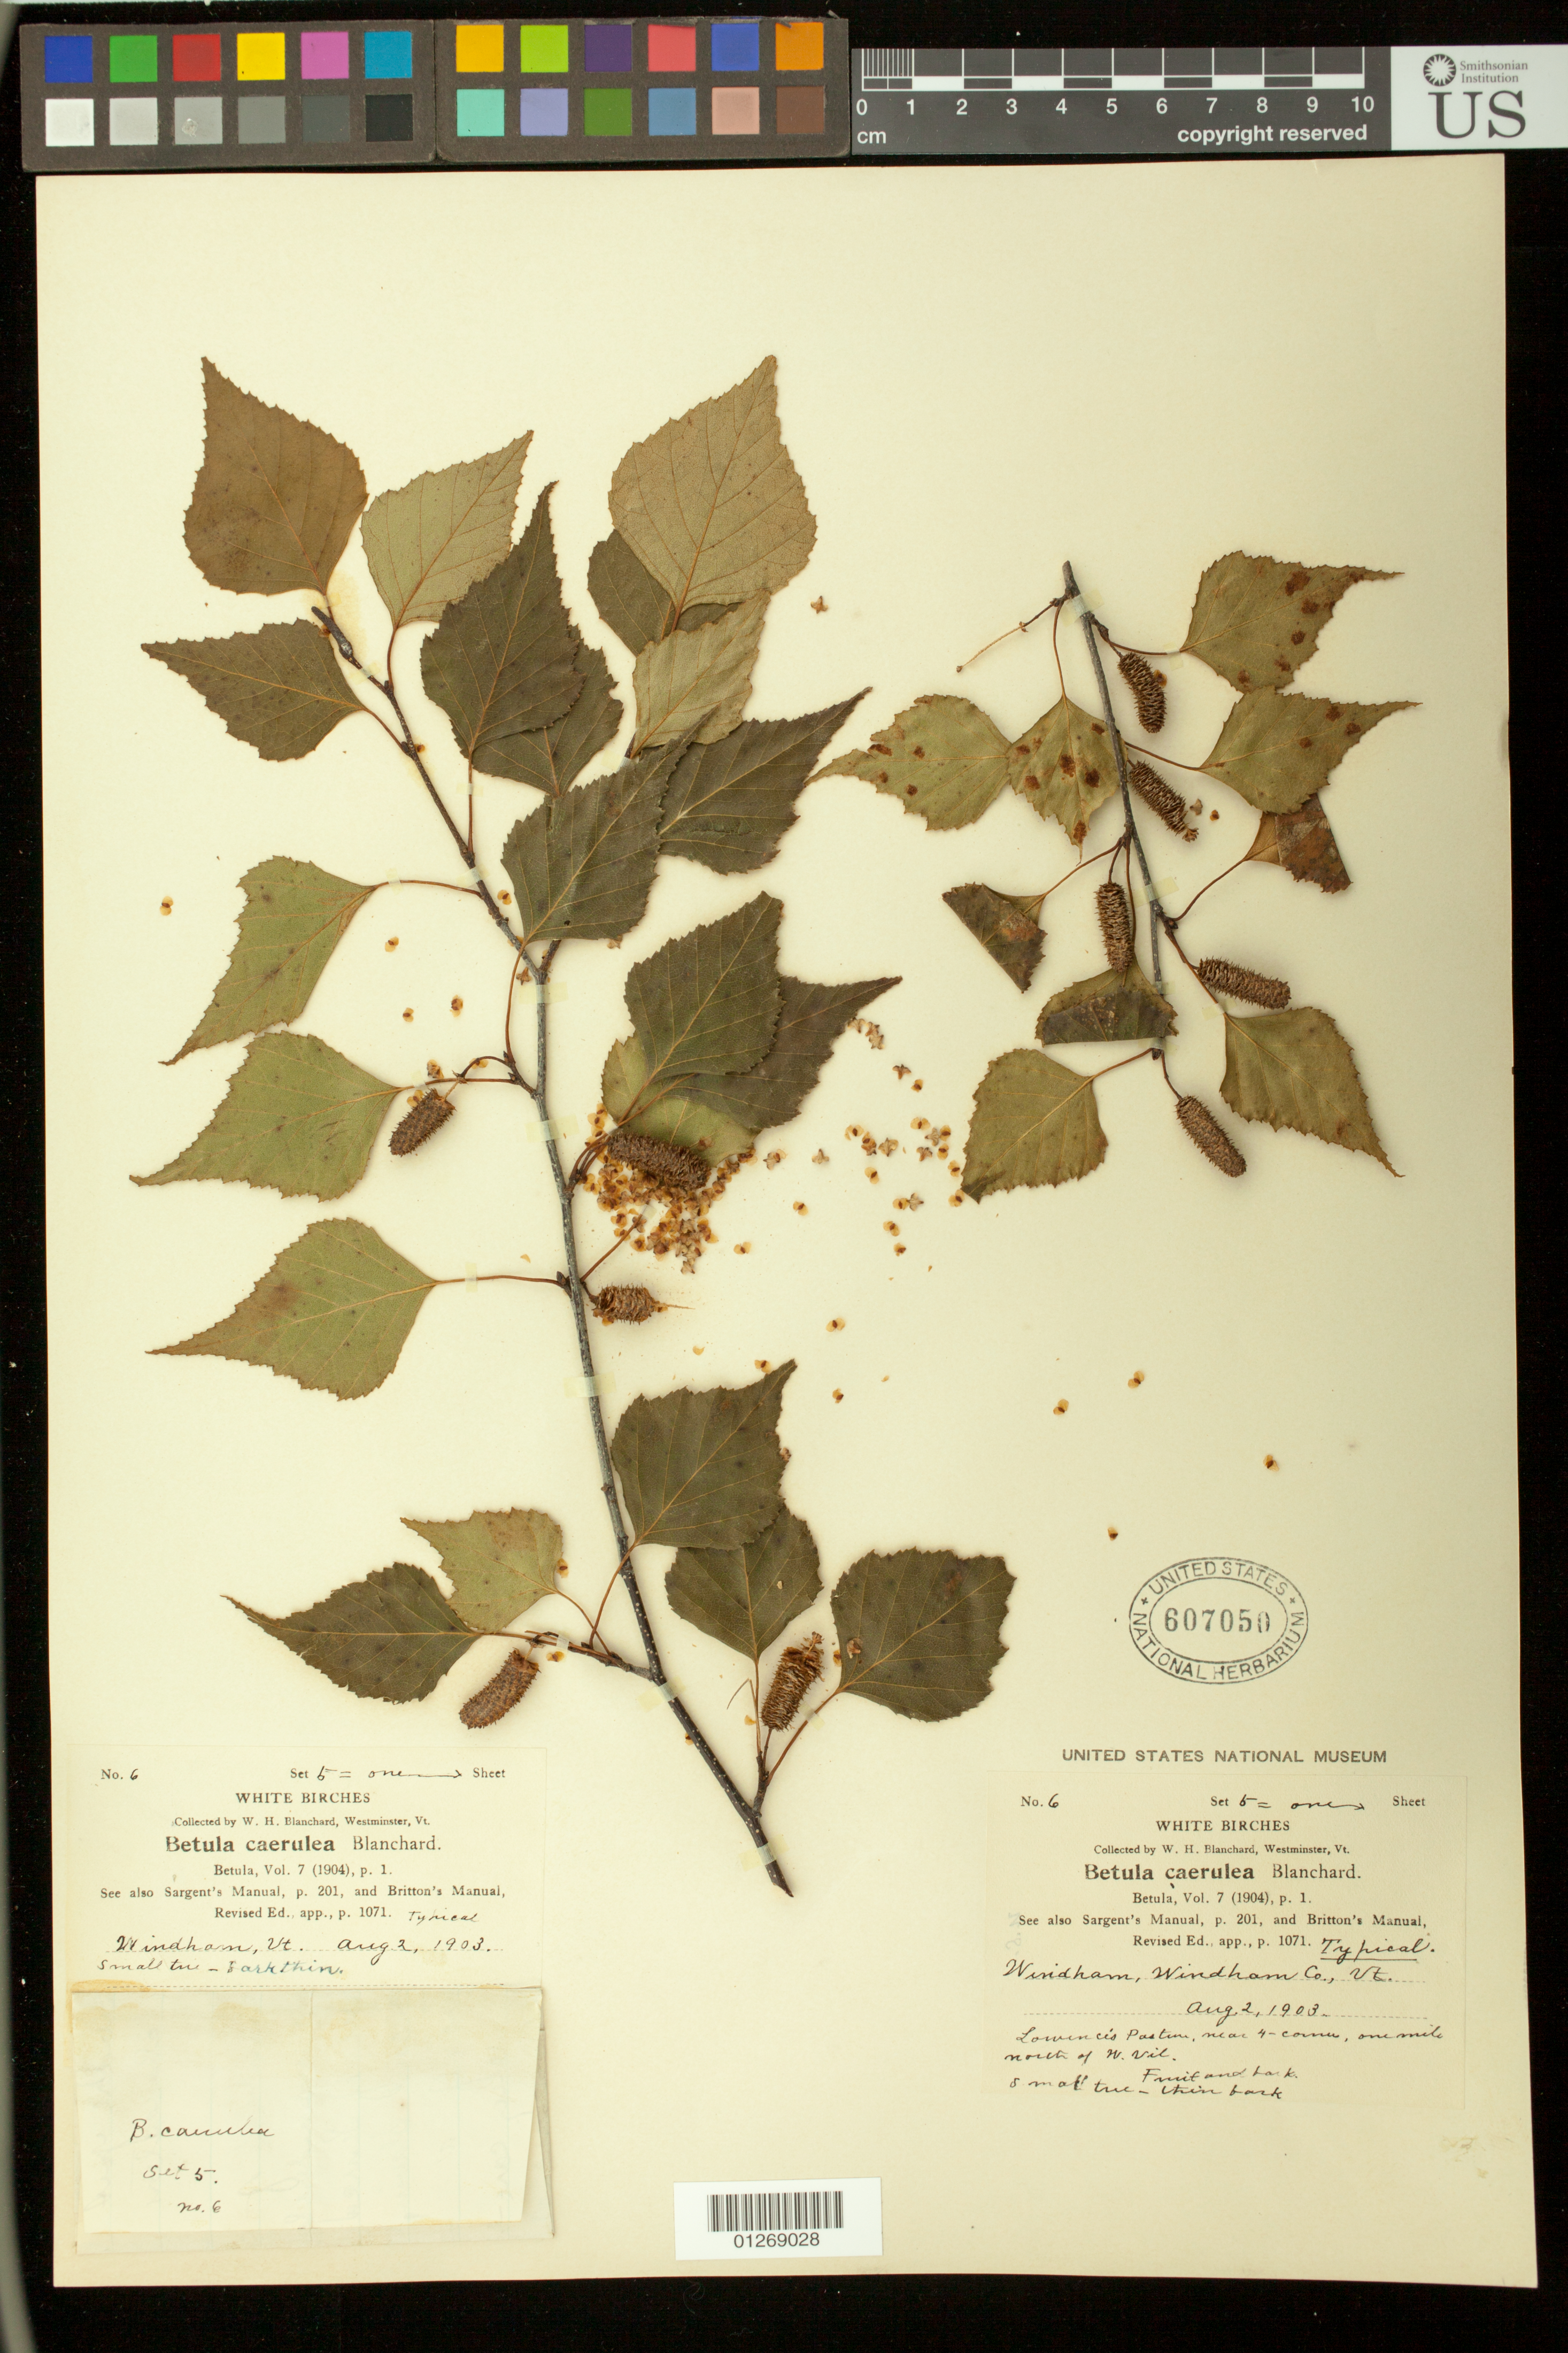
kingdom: Plantae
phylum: Tracheophyta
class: Magnoliopsida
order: Fagales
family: Betulaceae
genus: Betula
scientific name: Betula caerulea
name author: Blanch.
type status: Possible Type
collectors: W. H. Blanchard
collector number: No. 6, Set 5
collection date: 1903-08-02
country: United States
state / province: Vermont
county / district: Windham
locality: Windham, Windham Co., Vt. Lowence's Pasture, near 4-corners, one mile north of W. Vil.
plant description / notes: Typification unclear; one of several sheets annotated as "Typical" by Blanchard. Additional (possible) types remain in the main herbarium.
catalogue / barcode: US 607050